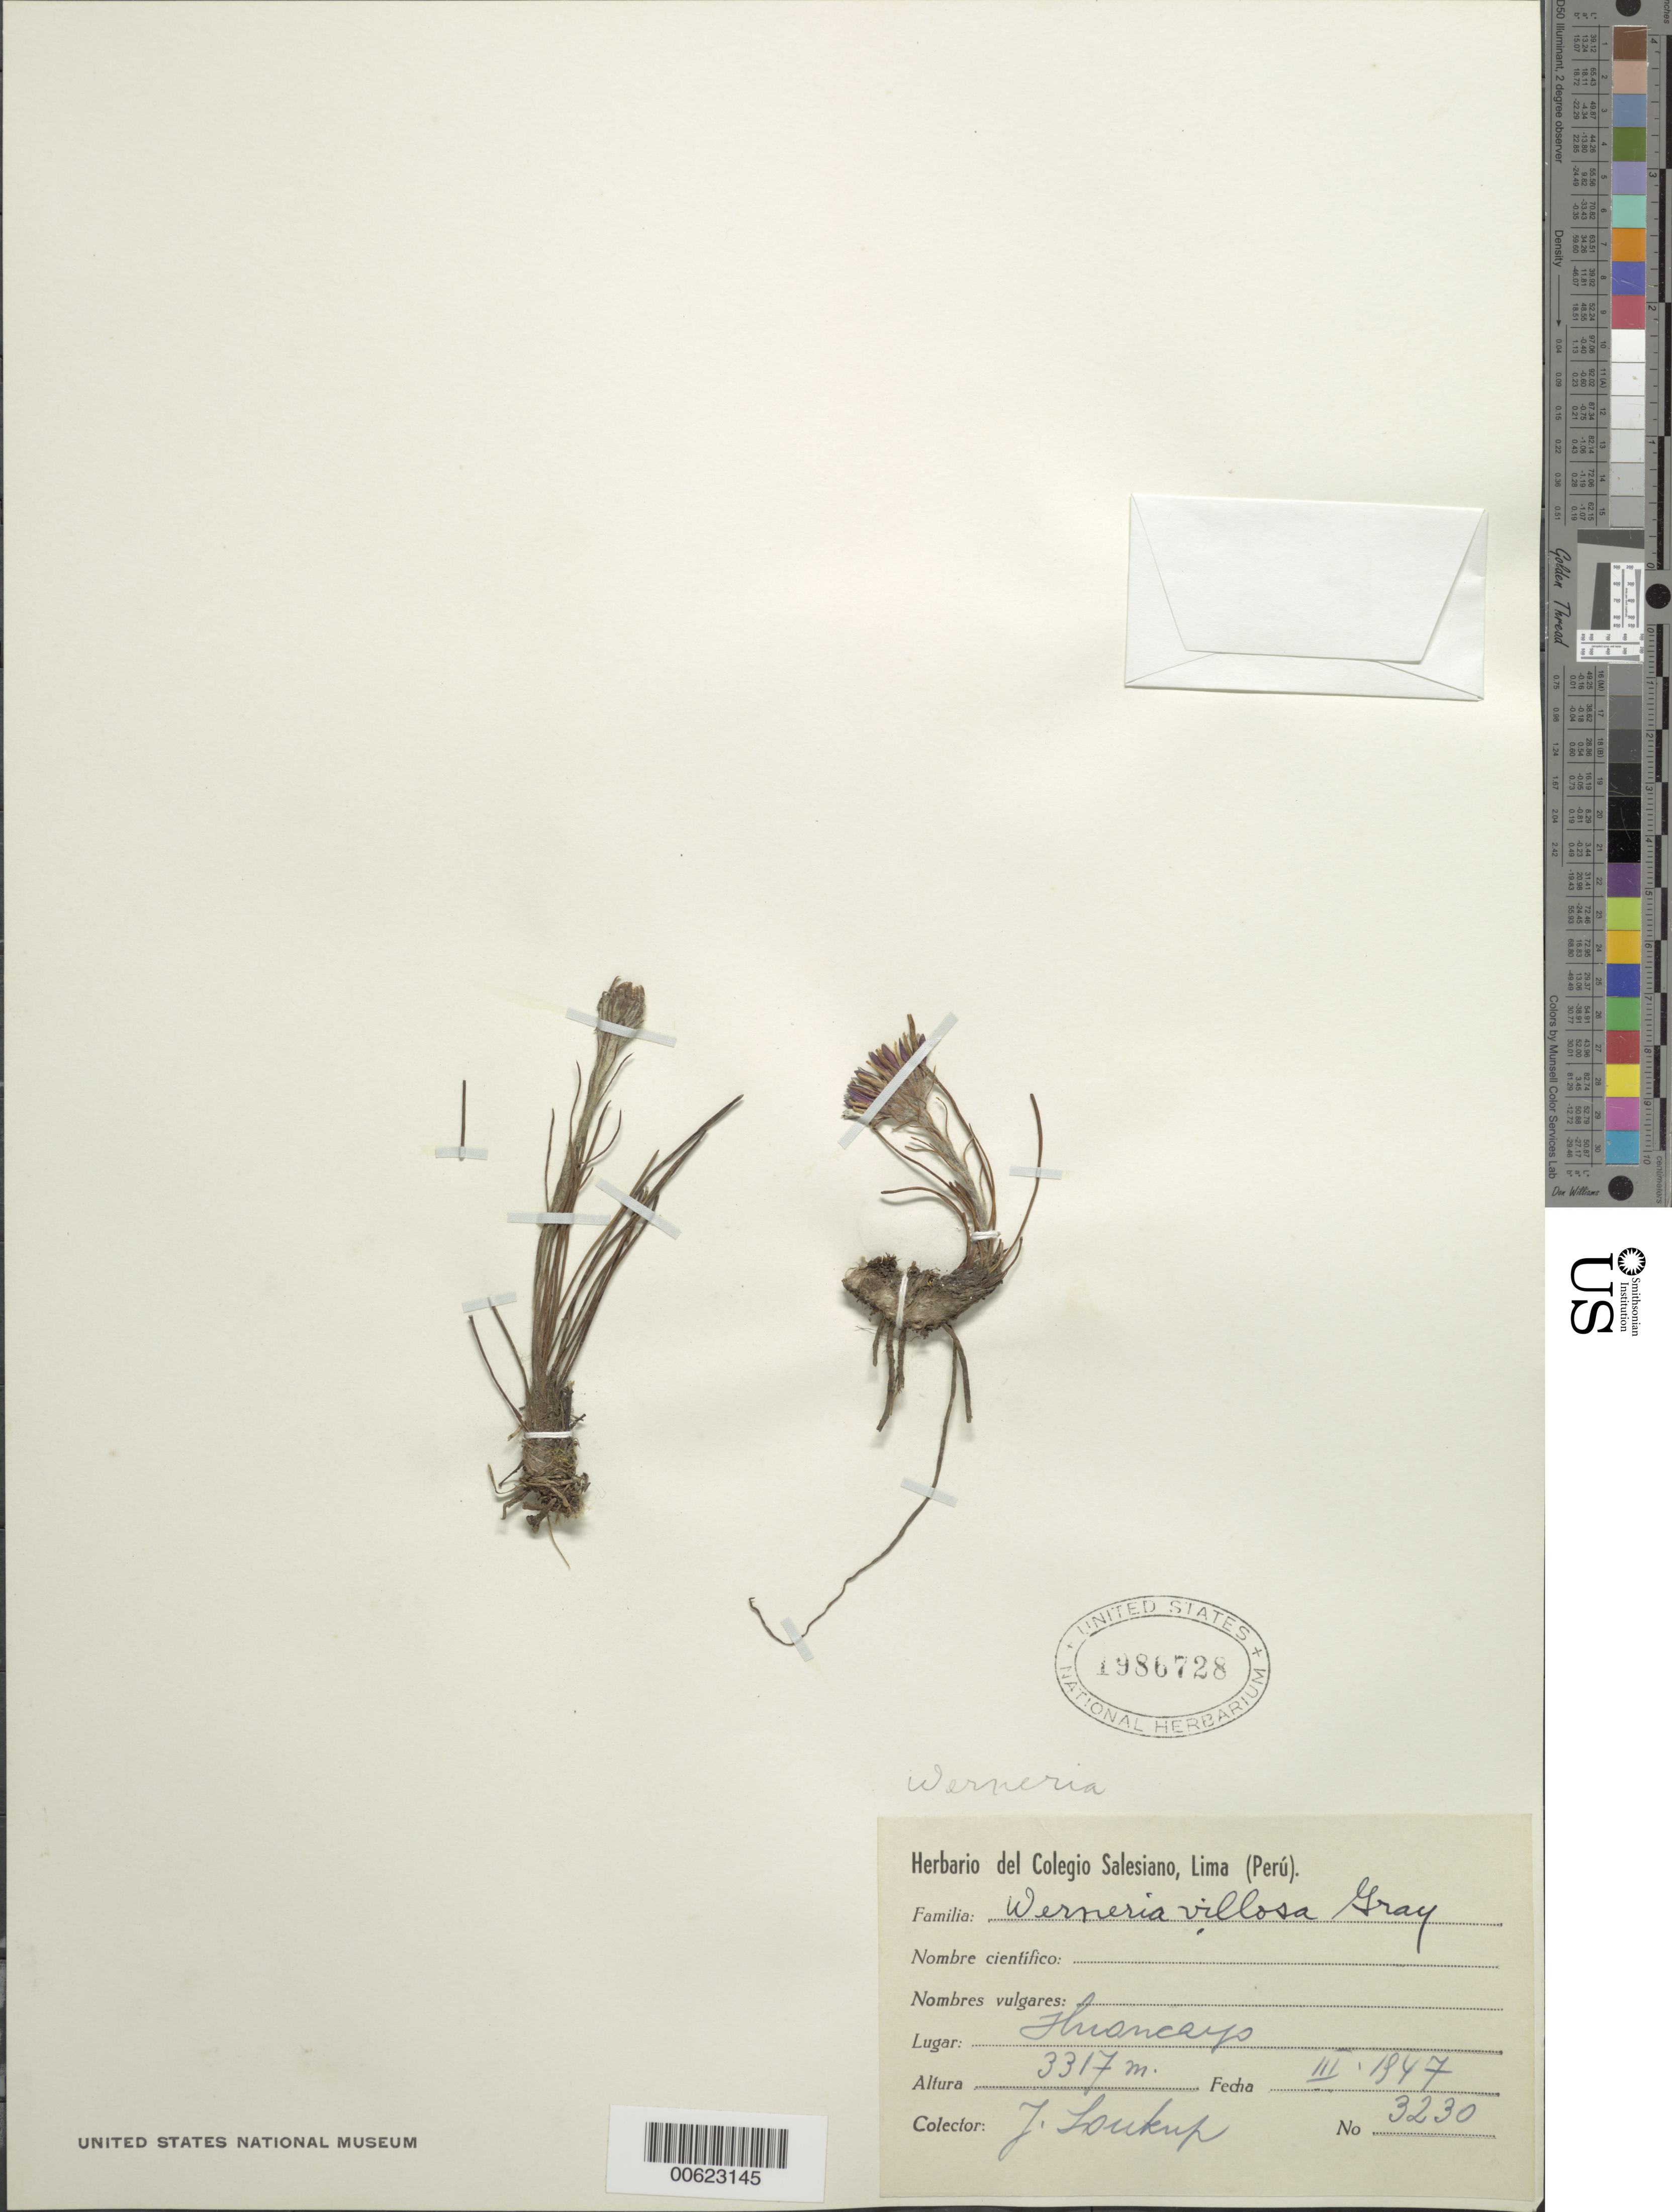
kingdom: Plantae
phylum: Tracheophyta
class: Magnoliopsida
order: Asterales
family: Asteraceae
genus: Werneria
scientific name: Werneria villosa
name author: A. Gray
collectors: J. Soukup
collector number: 3230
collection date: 1947-03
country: Peru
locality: Lima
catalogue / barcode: US 1986728